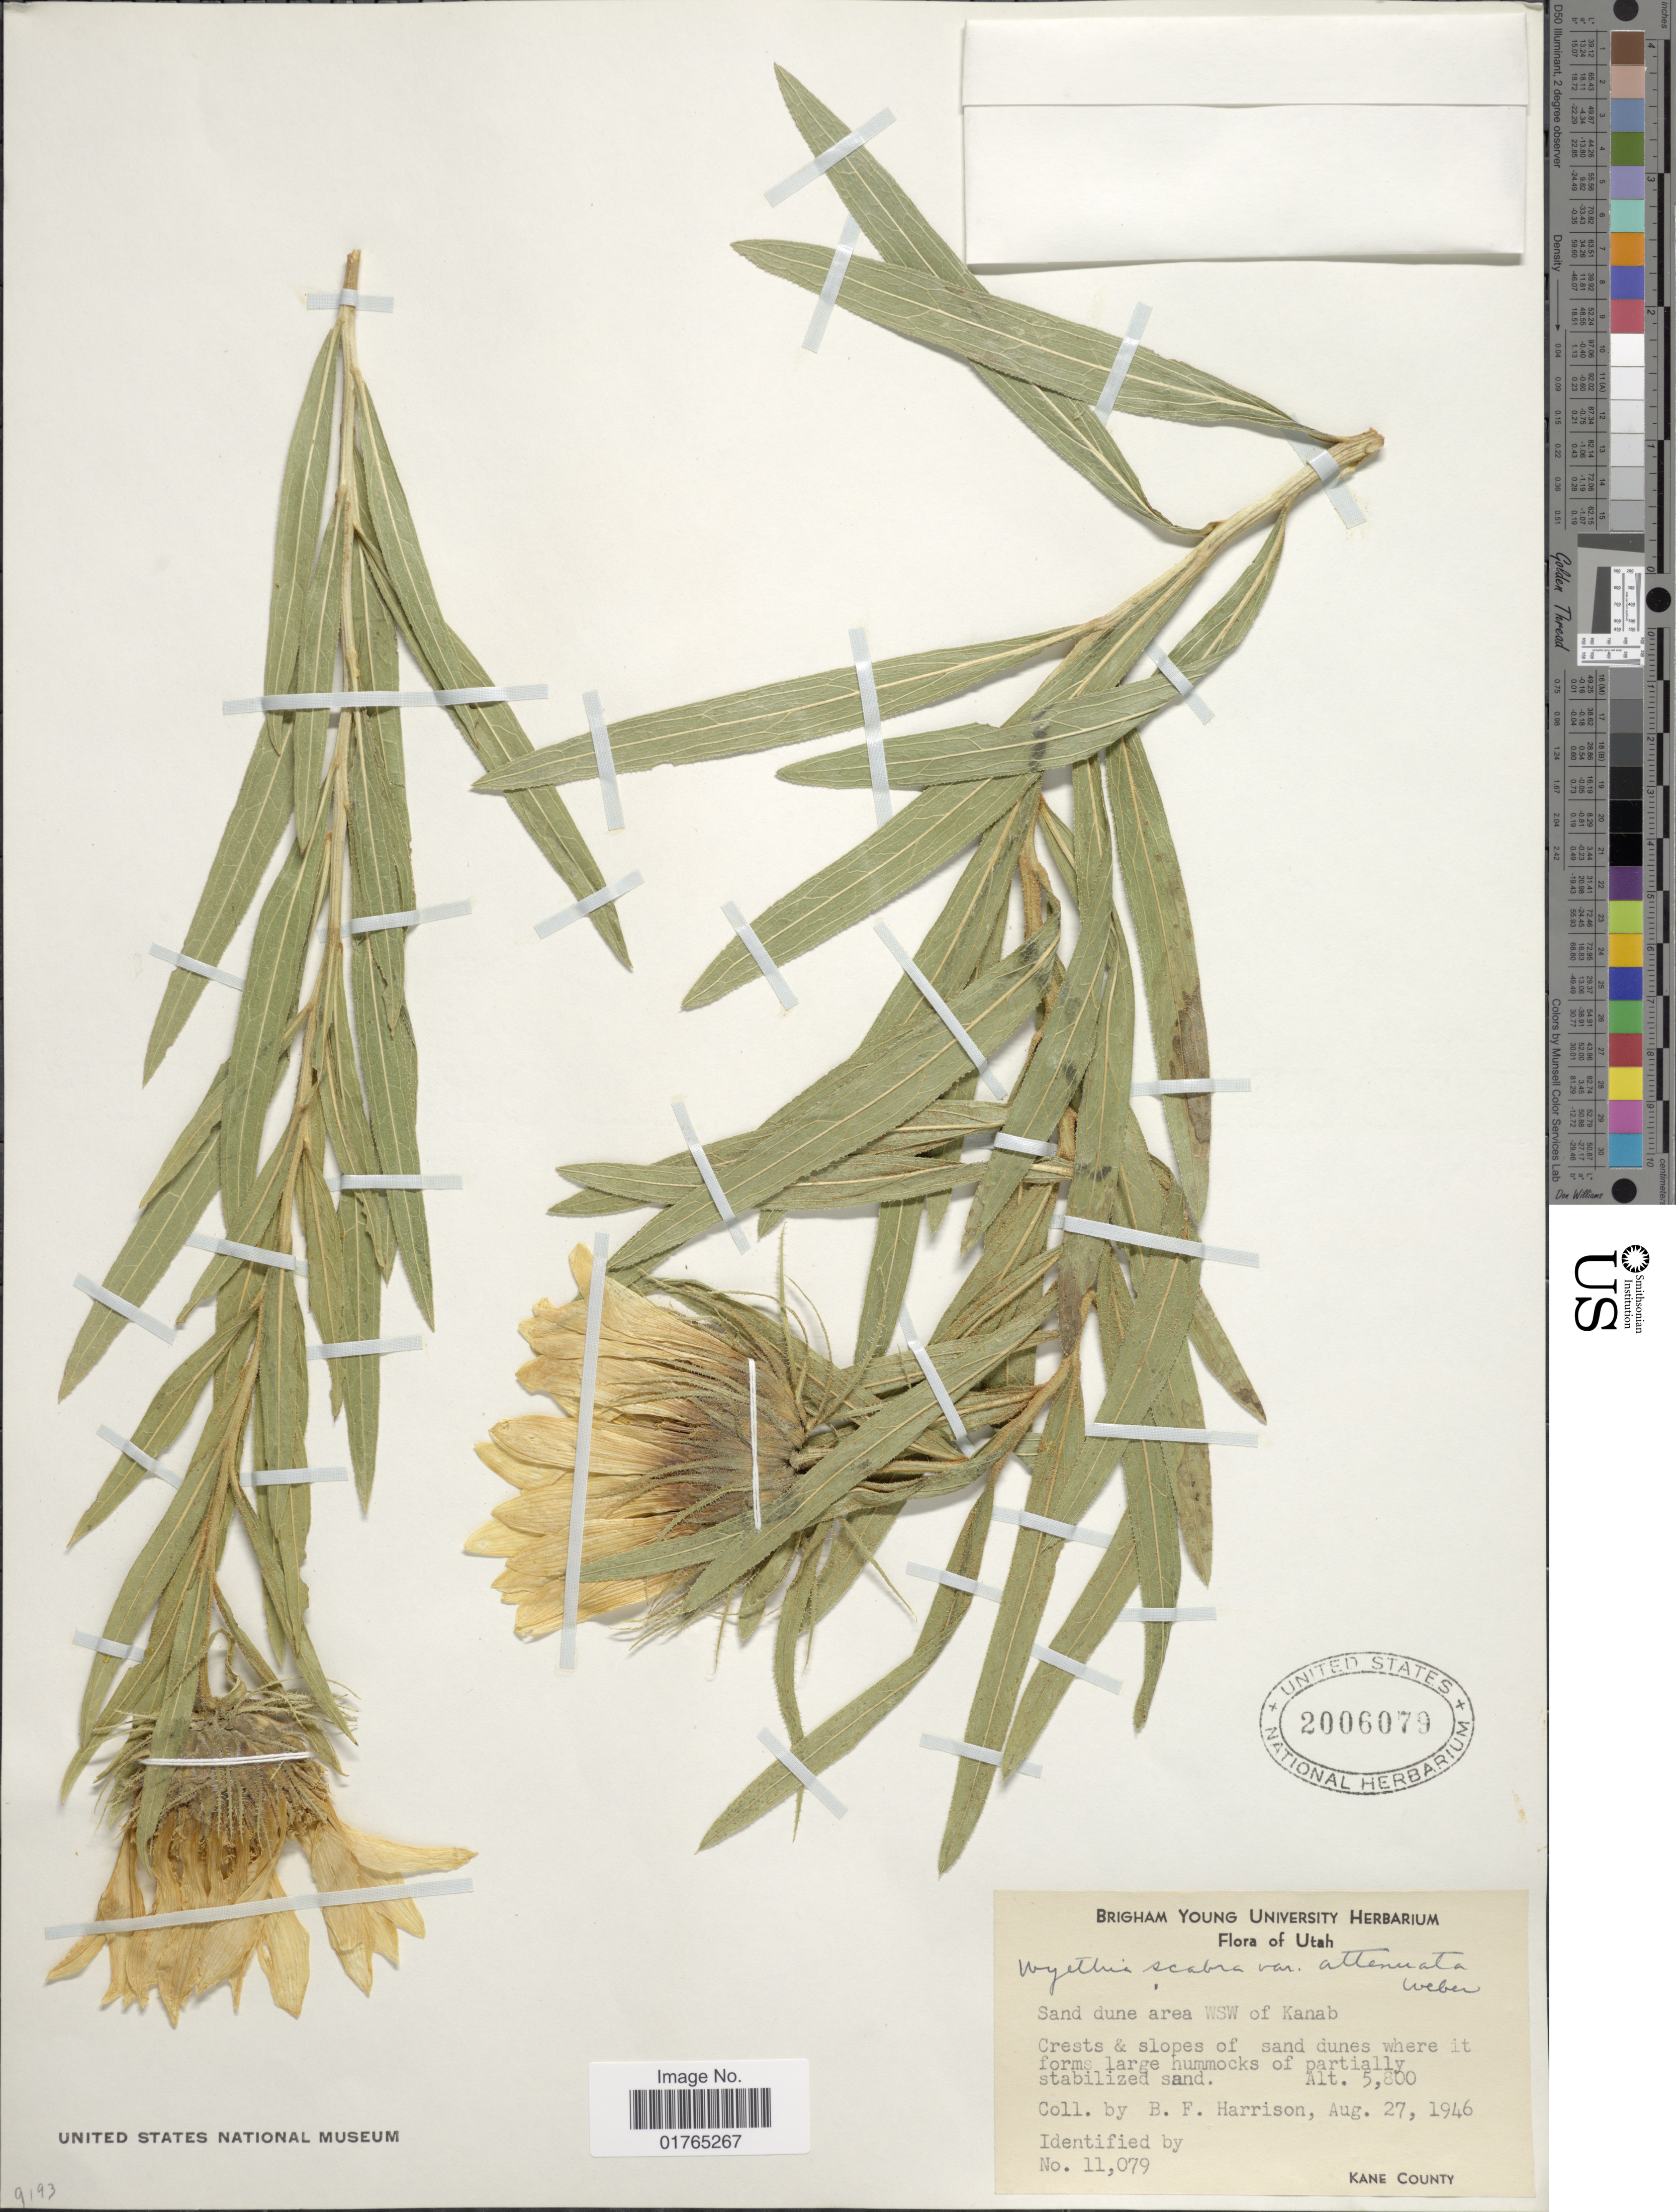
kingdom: Plantae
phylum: Tracheophyta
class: Magnoliopsida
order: Asterales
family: Asteraceae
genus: Wyethia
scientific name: Wyethia scabra var. attenuata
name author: W.A. Weber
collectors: B. F. Harrison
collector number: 11079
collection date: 1946-08-27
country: United States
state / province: Utah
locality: Sand dune area WSW of Kanab, crest & slopes of sand dunes where it forms large hammocks of partially stabilized sand, Kane County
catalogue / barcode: US 2006079